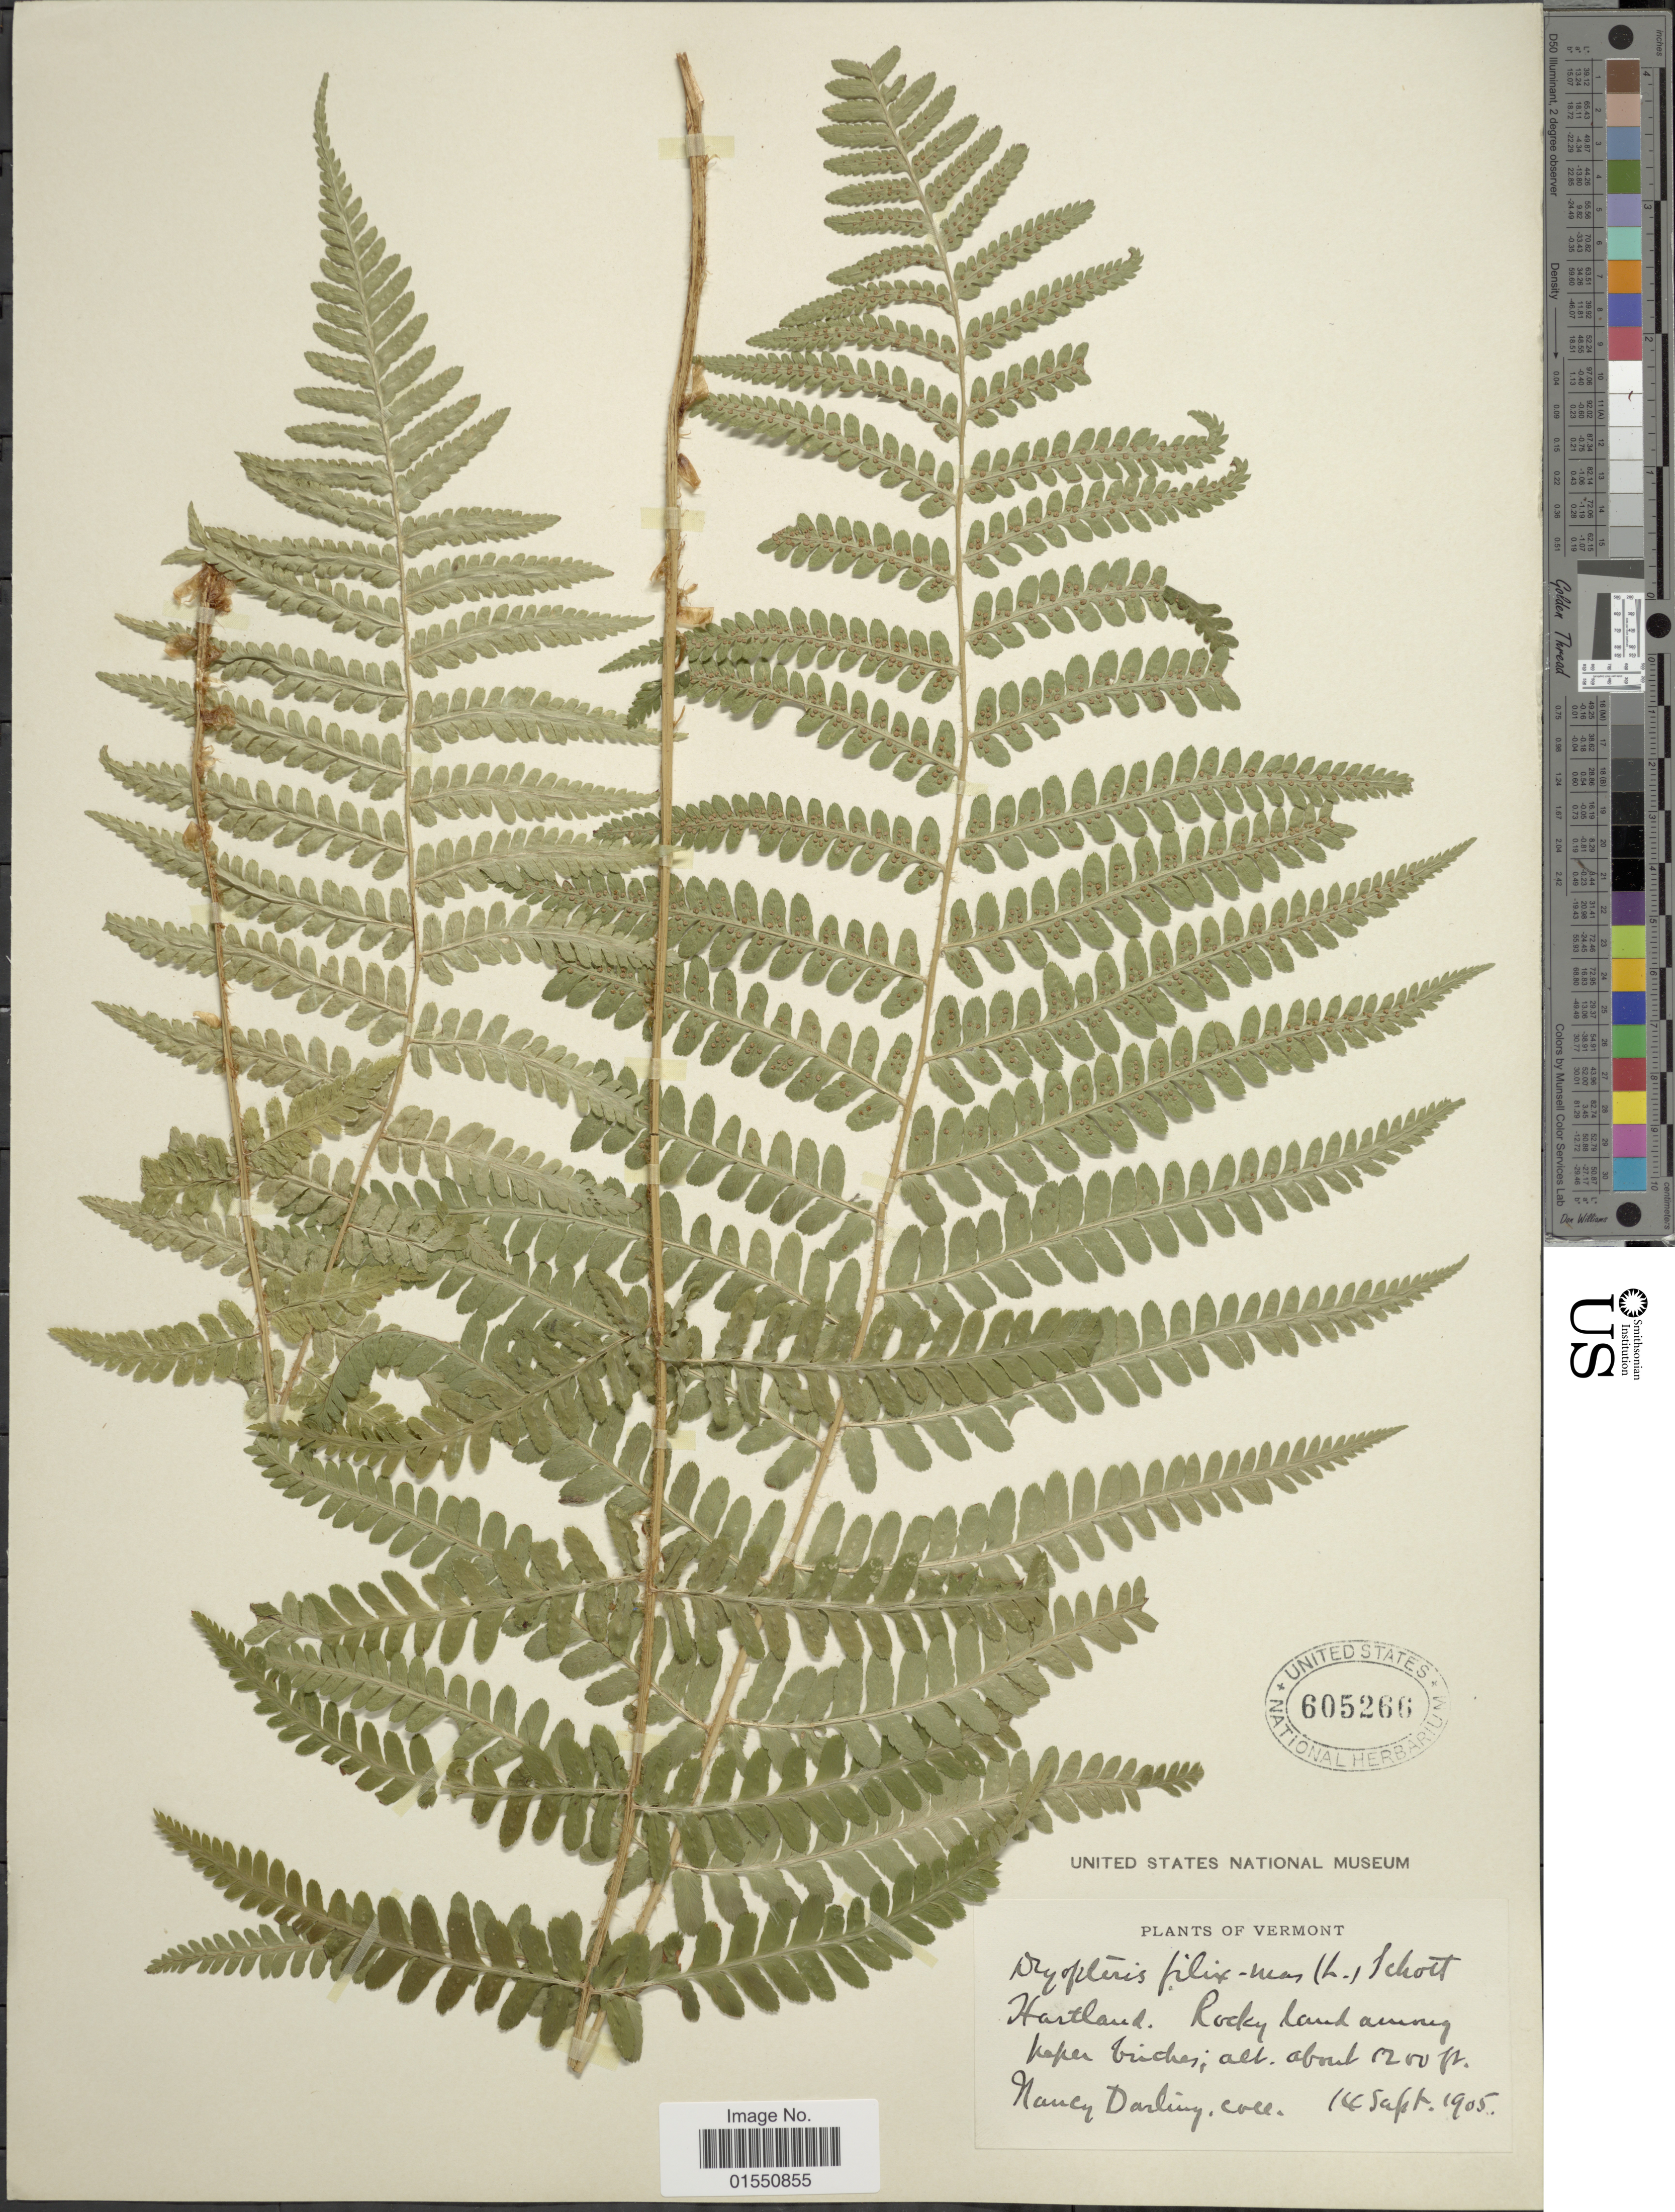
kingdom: Plantae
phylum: Tracheophyta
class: Polypodiopsida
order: Polypodiales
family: Dryopteridaceae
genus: Dryopteris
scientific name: Dryopteris filix-mas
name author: (L.) Schott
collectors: N. Darling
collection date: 1905-09-14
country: United States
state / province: Vermont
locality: Hartland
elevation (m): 366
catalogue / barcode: US 605266